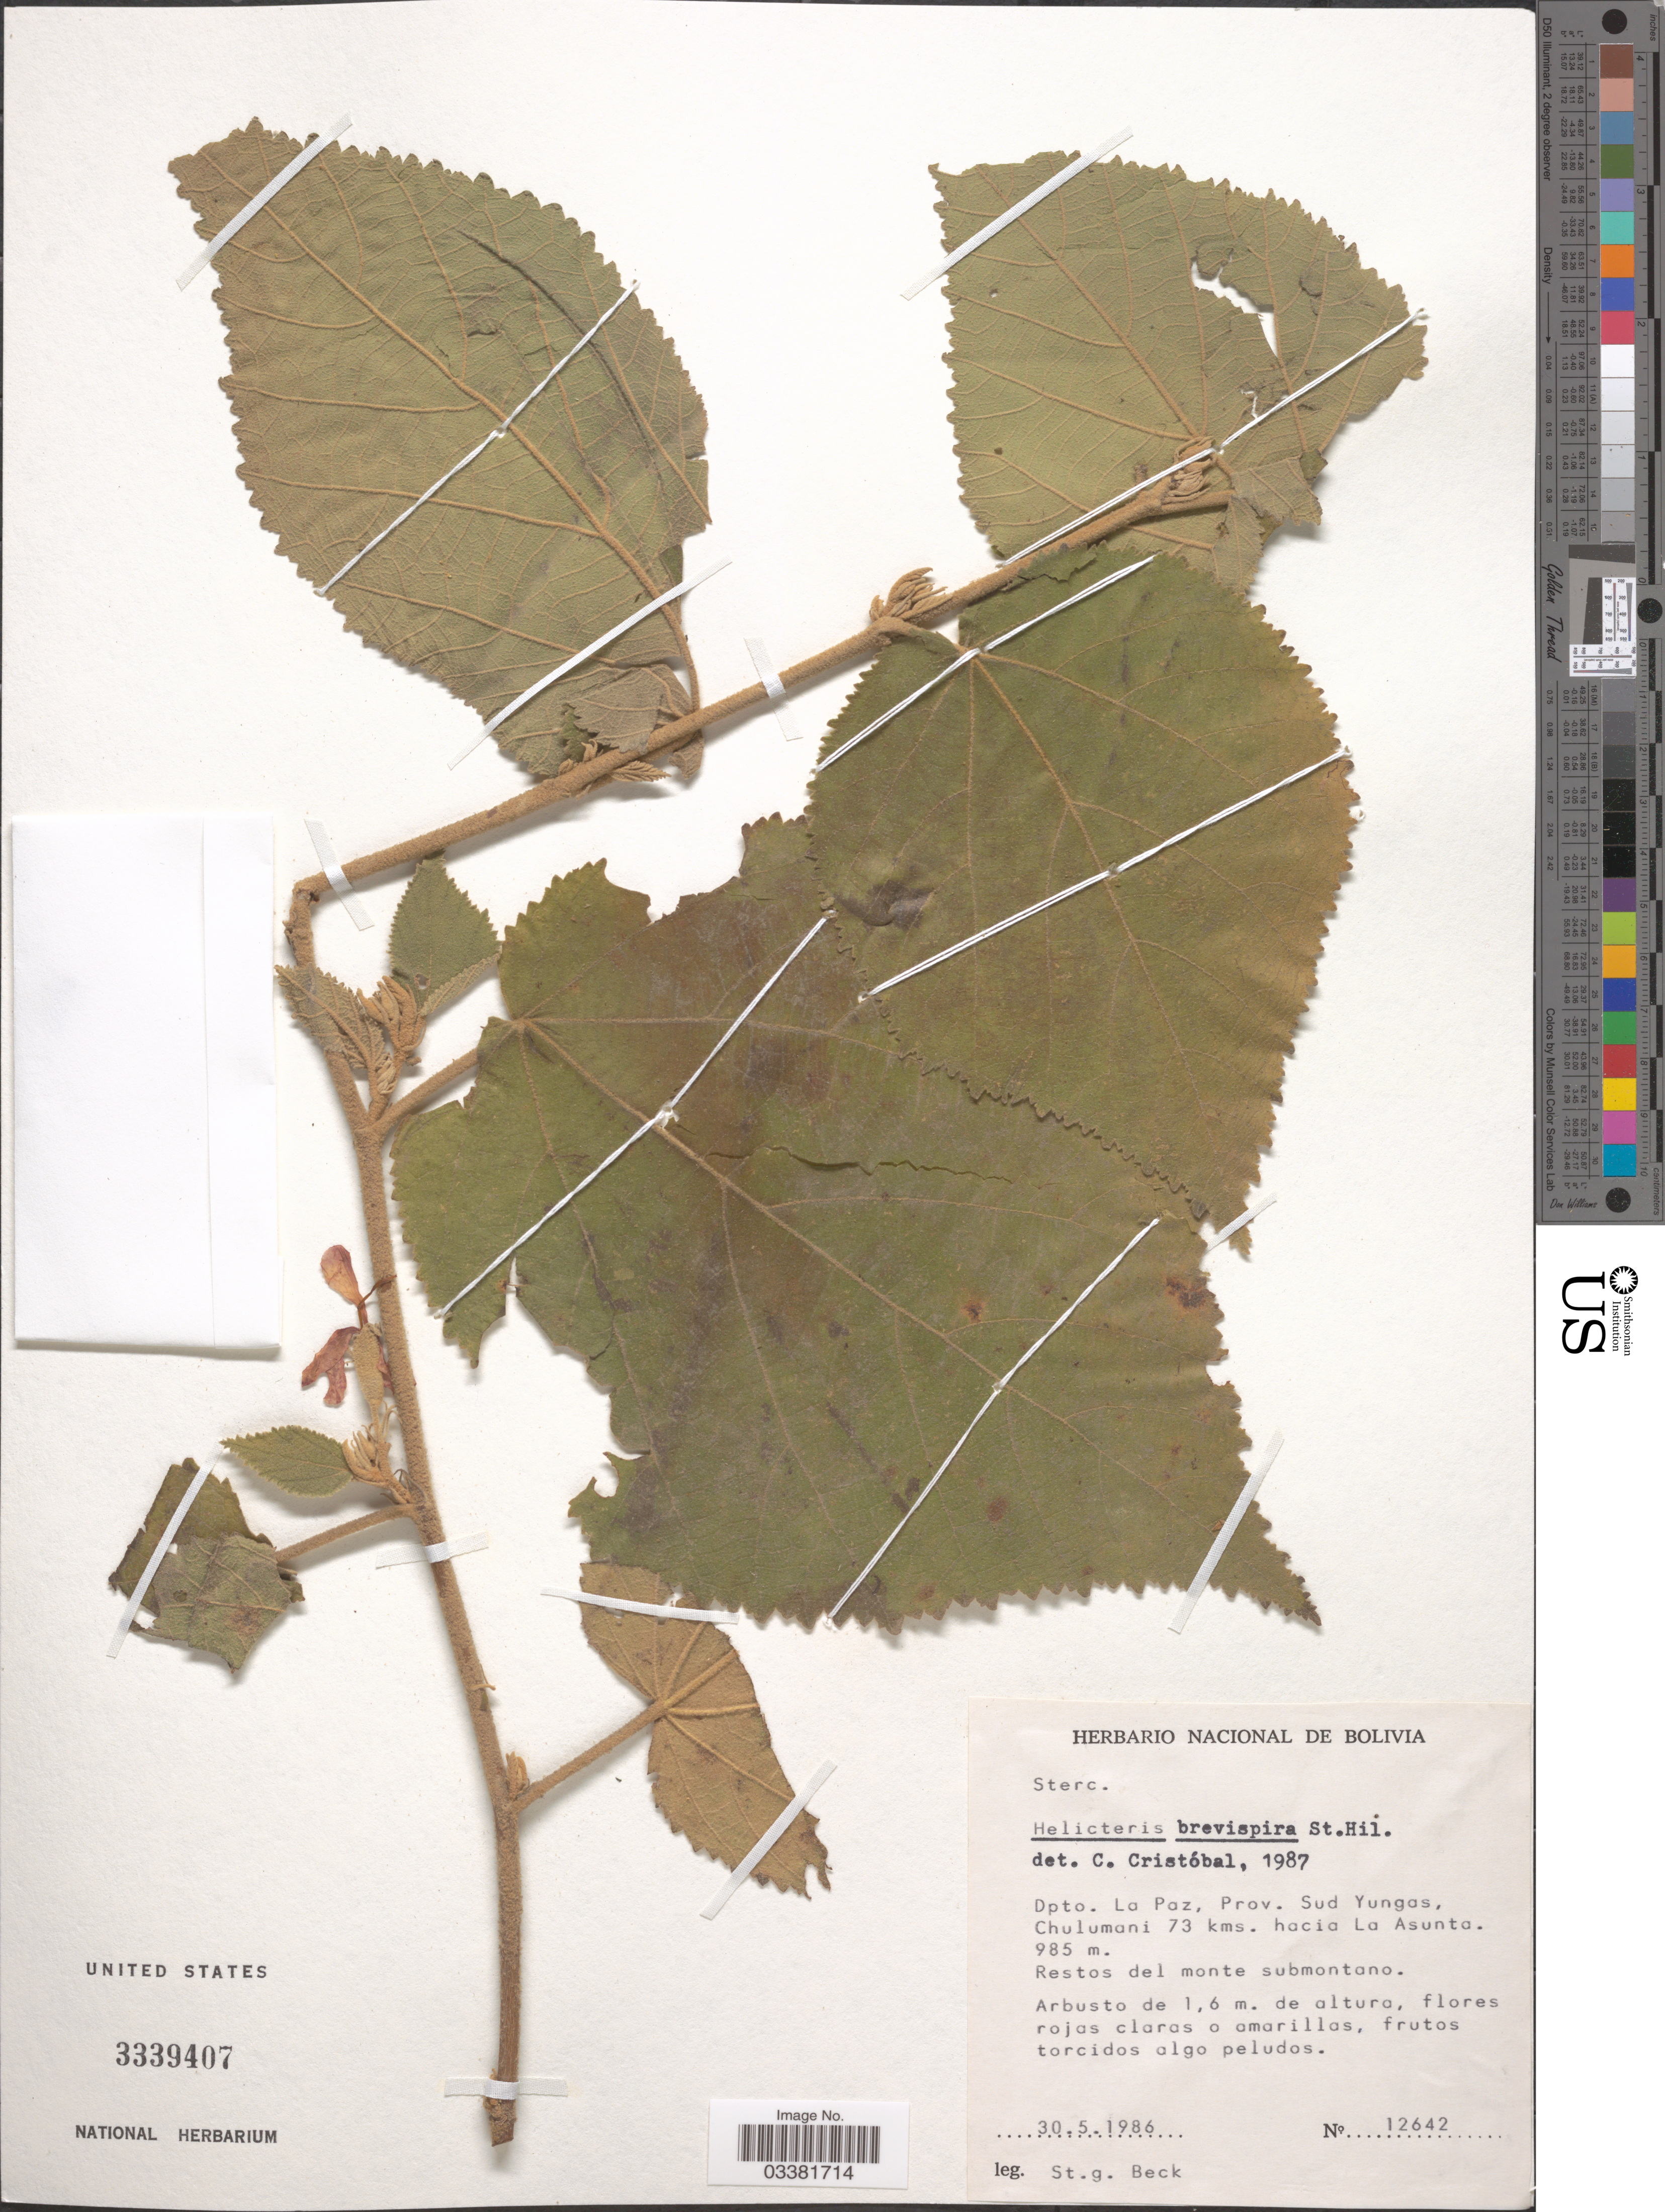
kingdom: Plantae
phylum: Tracheophyta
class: Magnoliopsida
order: Malvales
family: Malvaceae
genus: Helicteres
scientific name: Helicteres brevispira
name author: A. St.-Hil.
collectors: S. G. Beck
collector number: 12642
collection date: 1986-05-30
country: Bolivia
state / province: La Paz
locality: Dpto. La Paz, Prov. Sud Yungas, Chulumani 73 kms. hacia La Asunta.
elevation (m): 985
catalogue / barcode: US 3339407